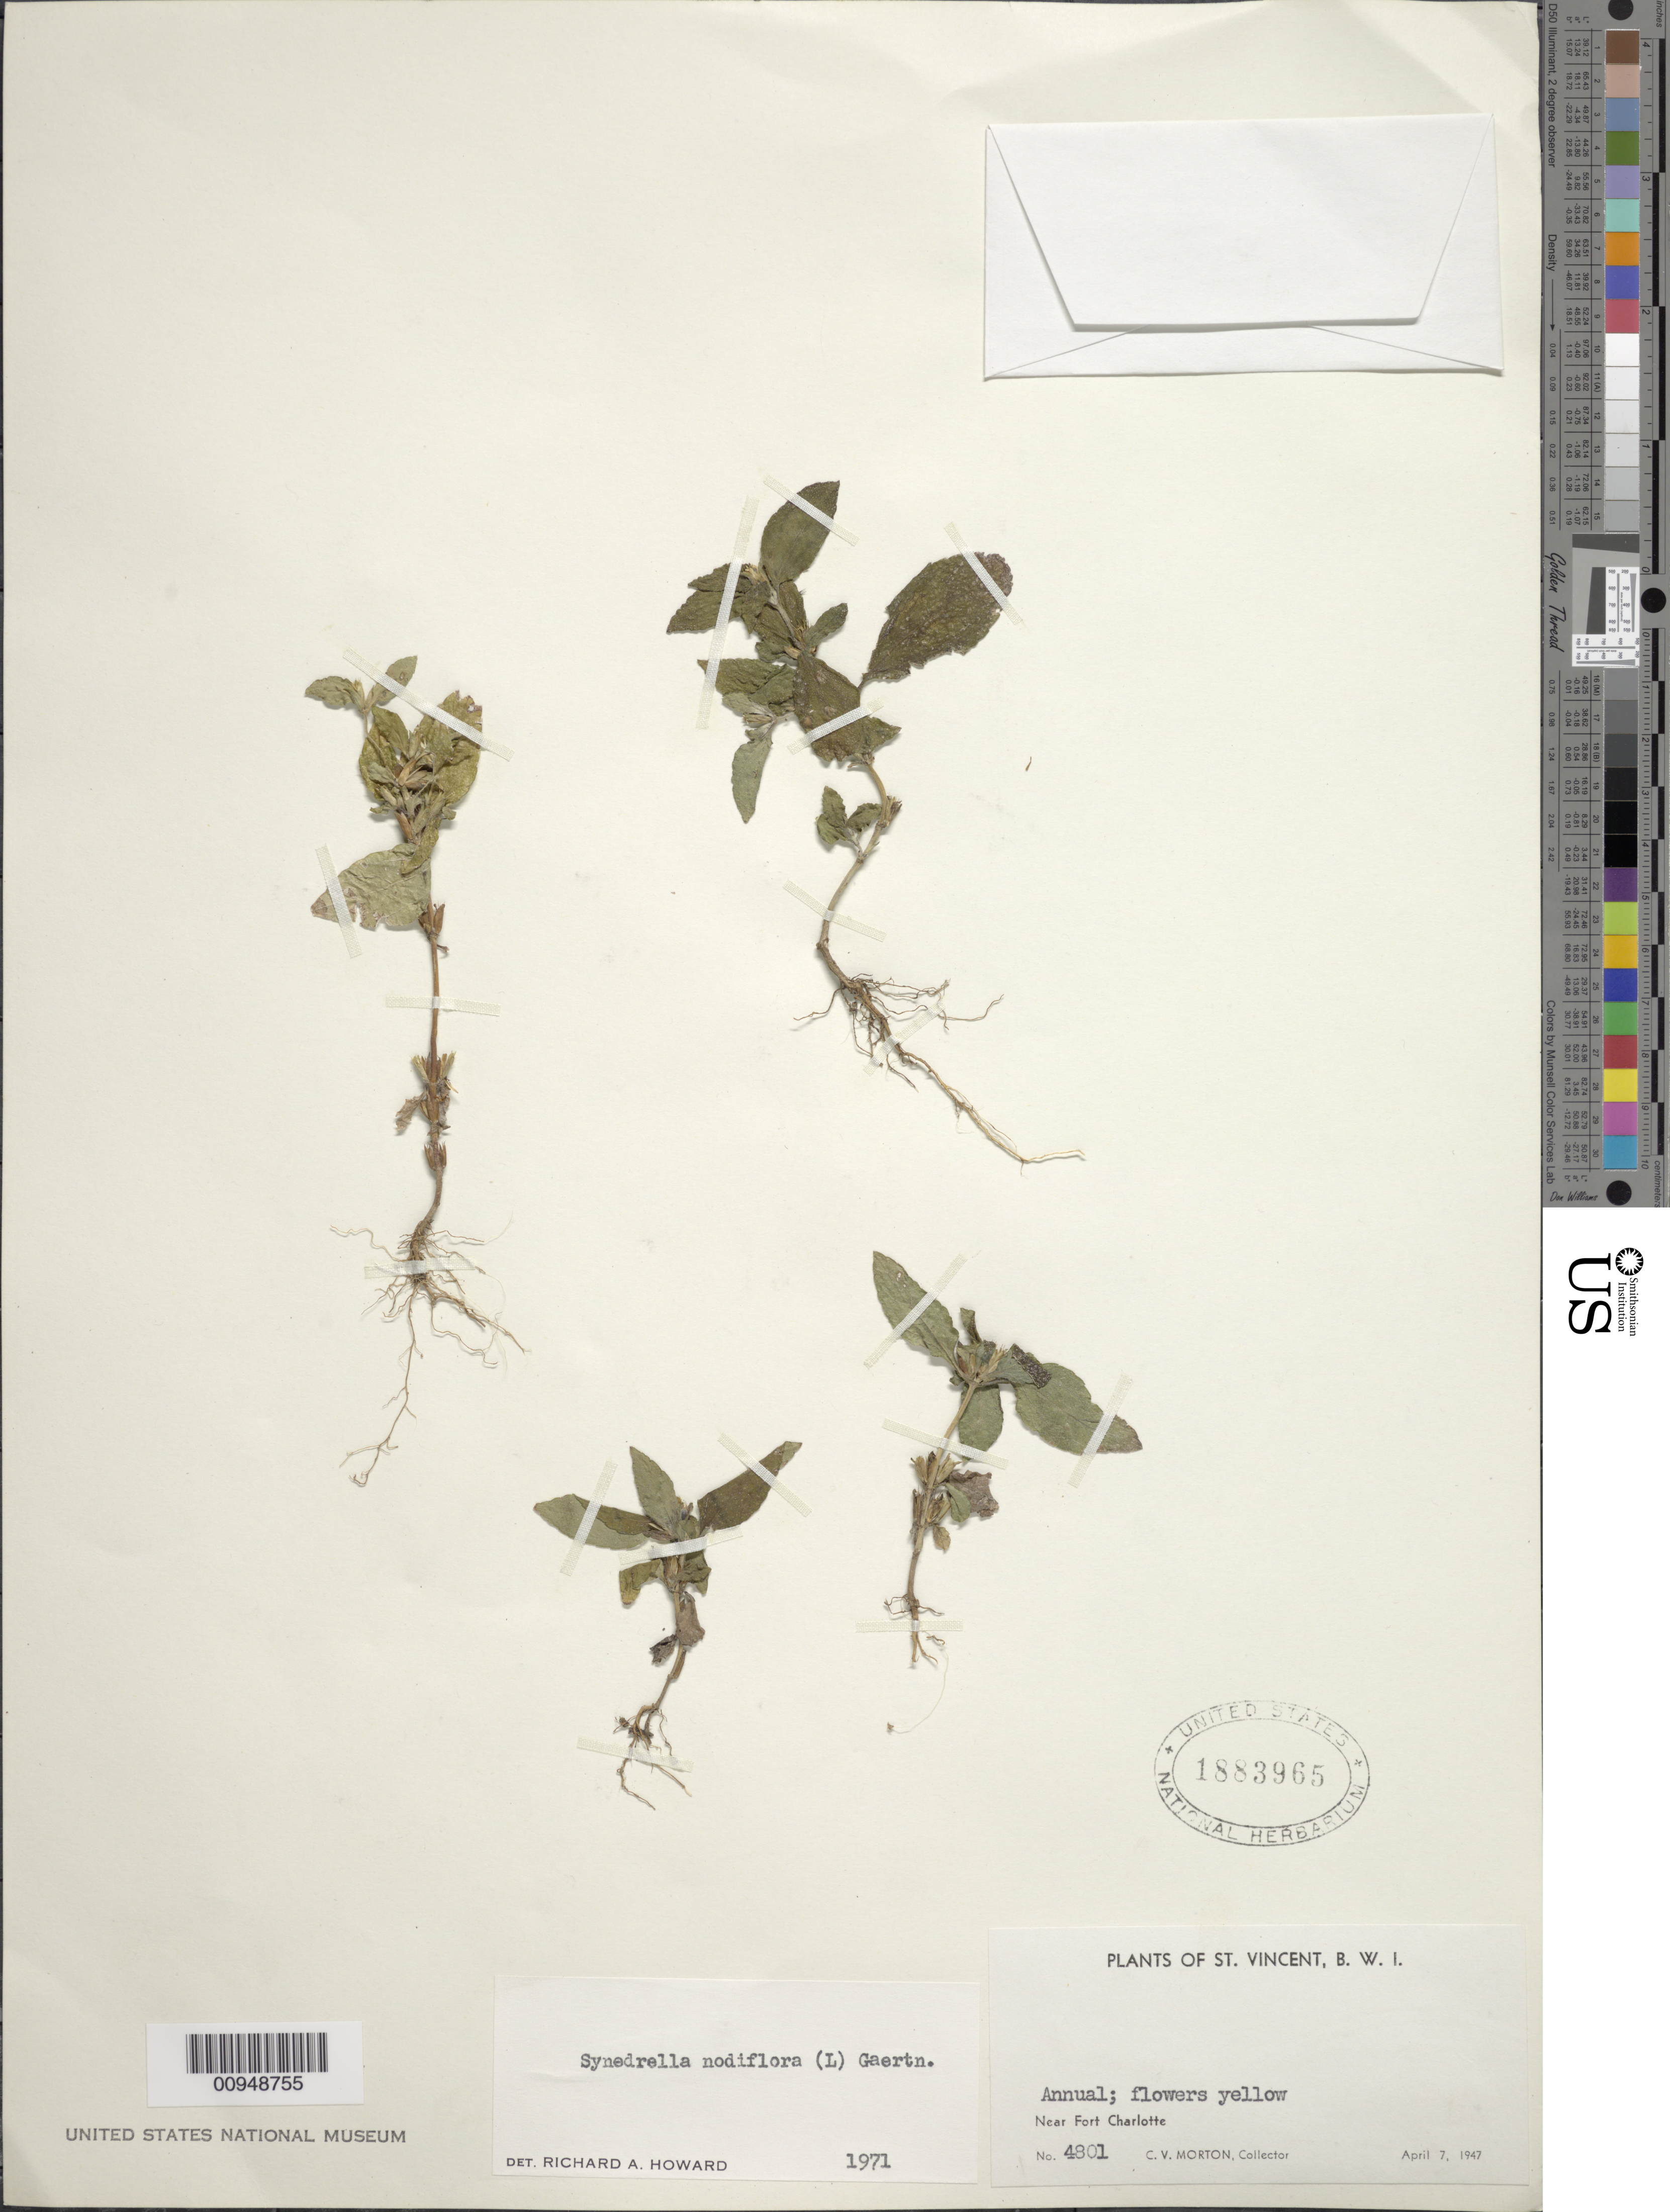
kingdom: Plantae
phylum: Tracheophyta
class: Magnoliopsida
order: Asterales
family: Asteraceae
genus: Synedrella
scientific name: Synedrella nodiflora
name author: (L.) Gaertn.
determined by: Howard, R. A.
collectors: C. V. Morton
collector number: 4801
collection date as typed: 07 Apr 1947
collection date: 1947-04-07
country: St. Vincent - Grenadines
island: St. Vincent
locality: Near Fort Charlotte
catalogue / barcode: US 1883965